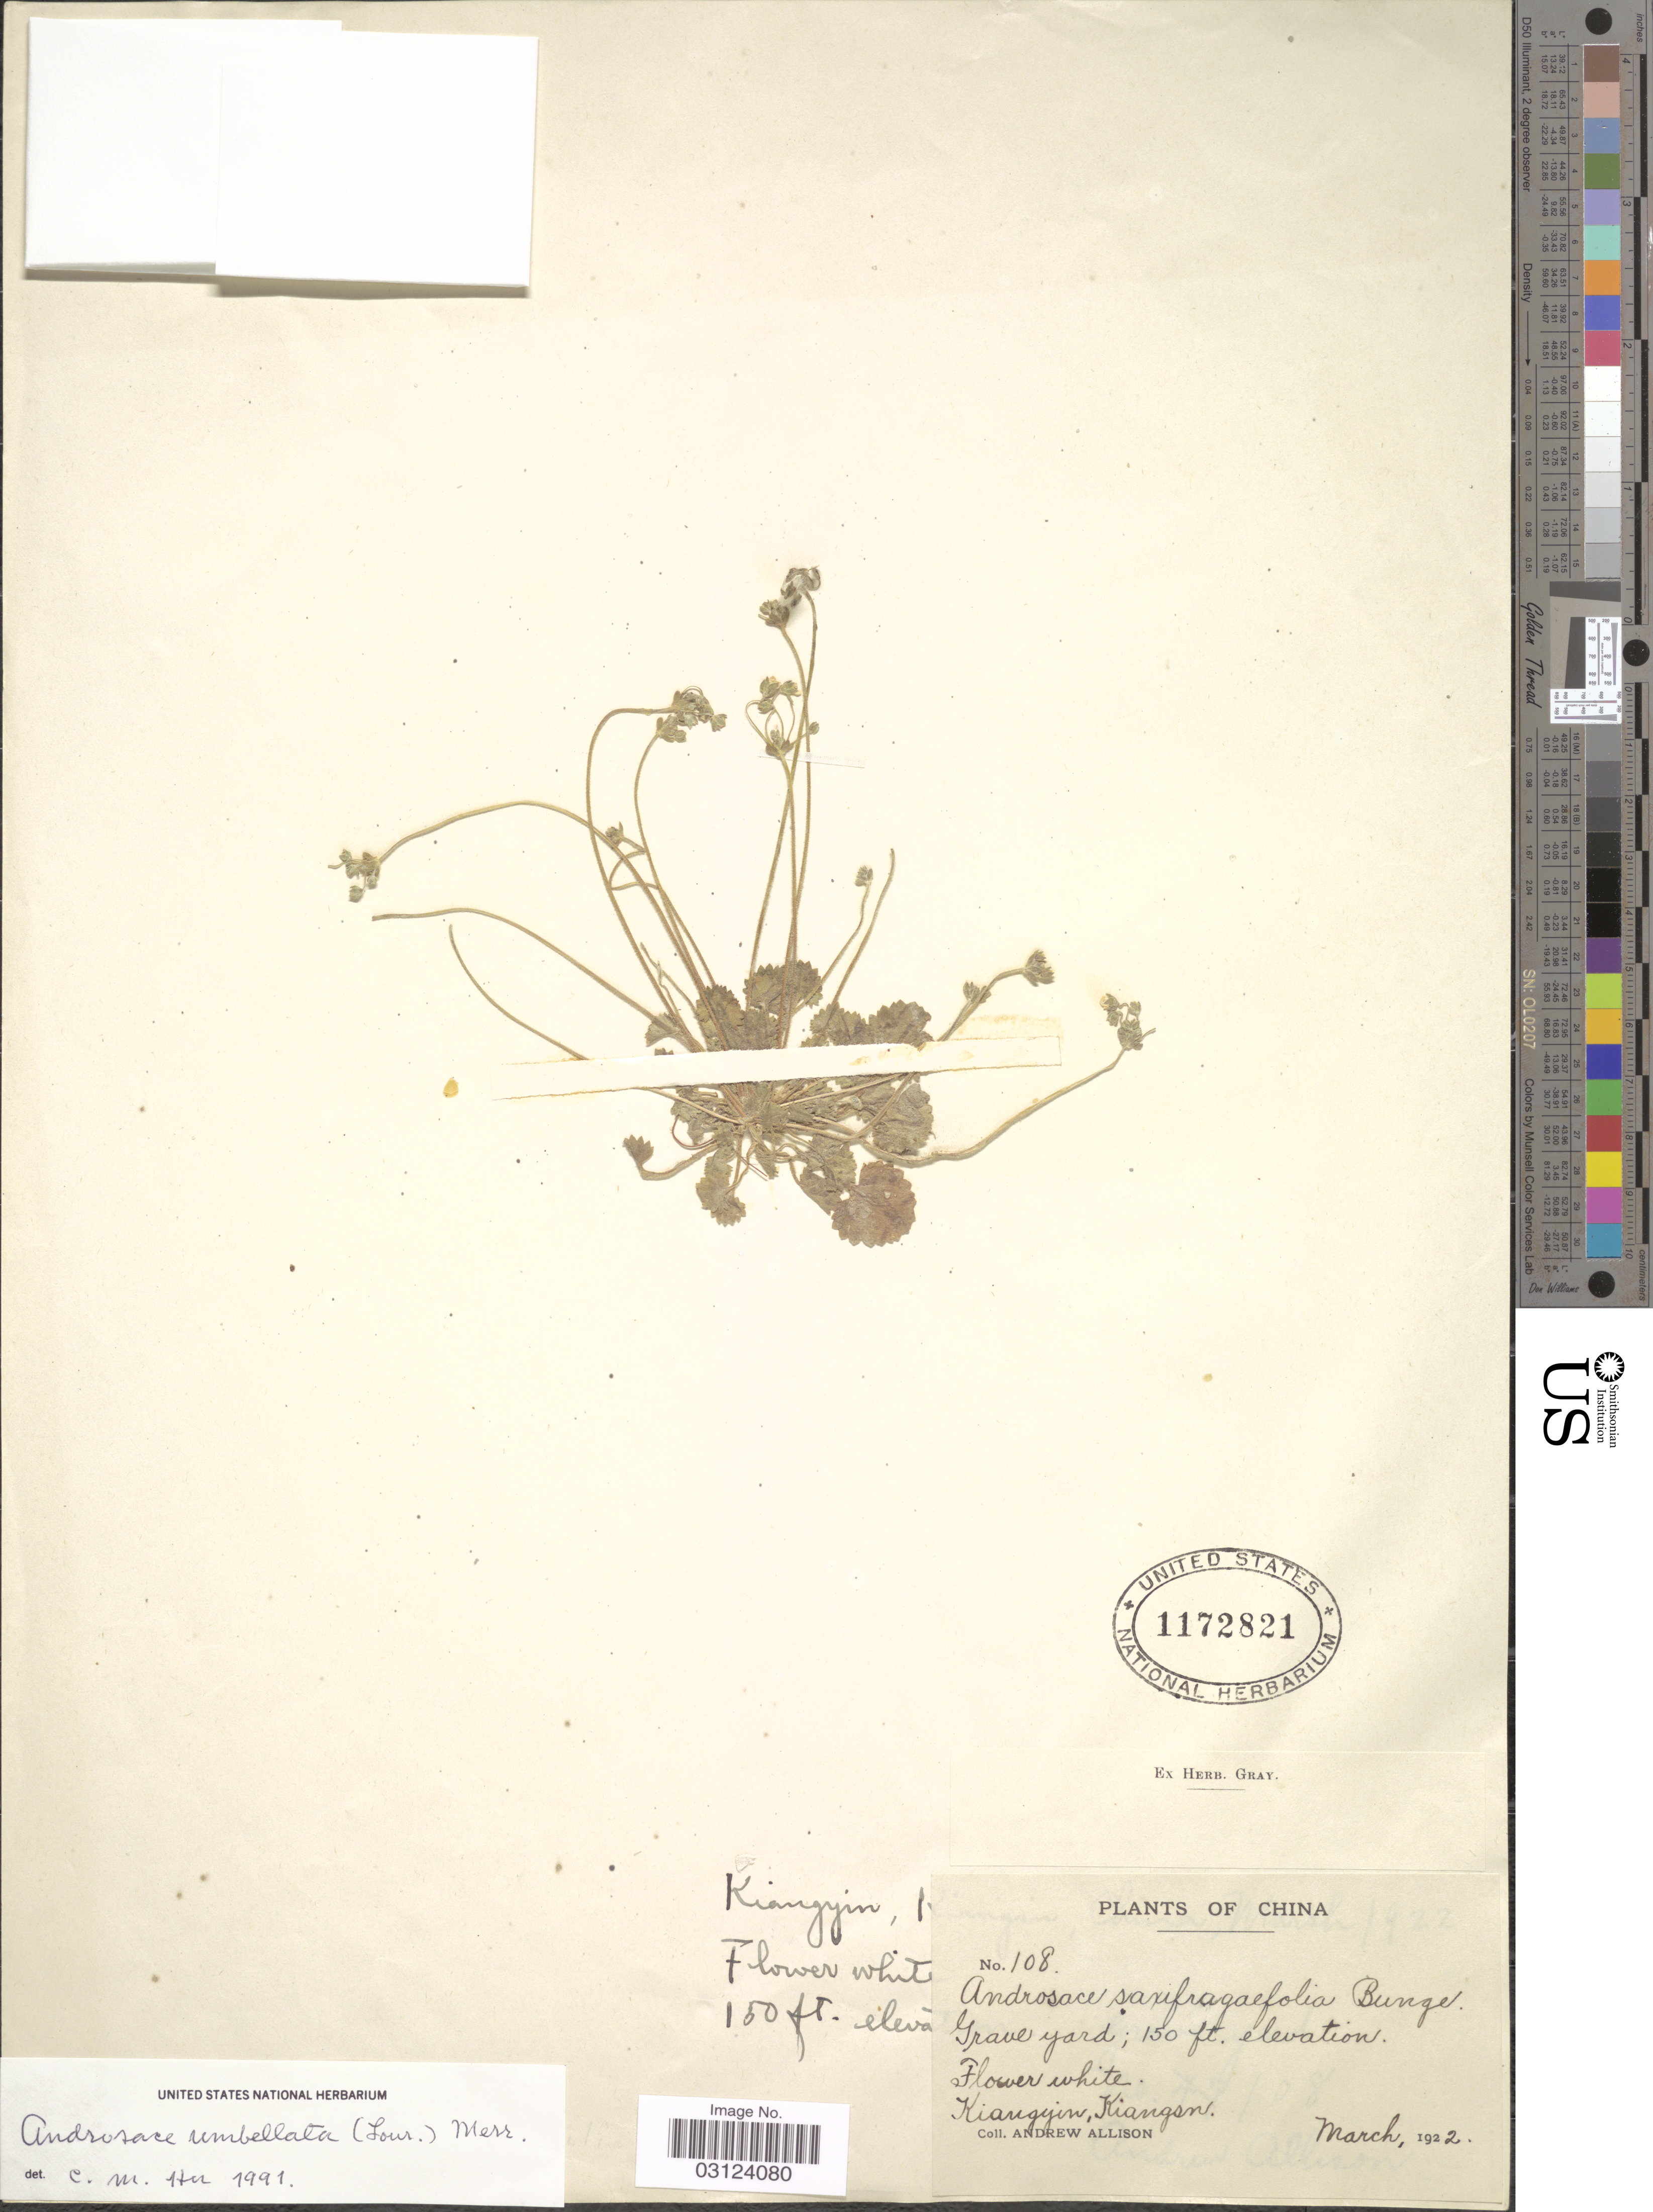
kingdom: Plantae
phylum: Tracheophyta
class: Magnoliopsida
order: Ericales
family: Primulaceae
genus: Androsace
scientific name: Androsace saxifragifolia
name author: Bunge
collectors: A. Allison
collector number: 108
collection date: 1922-03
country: China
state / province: Jiangsu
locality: Kiangyin, Kiangsu.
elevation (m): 46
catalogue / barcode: US 1172821